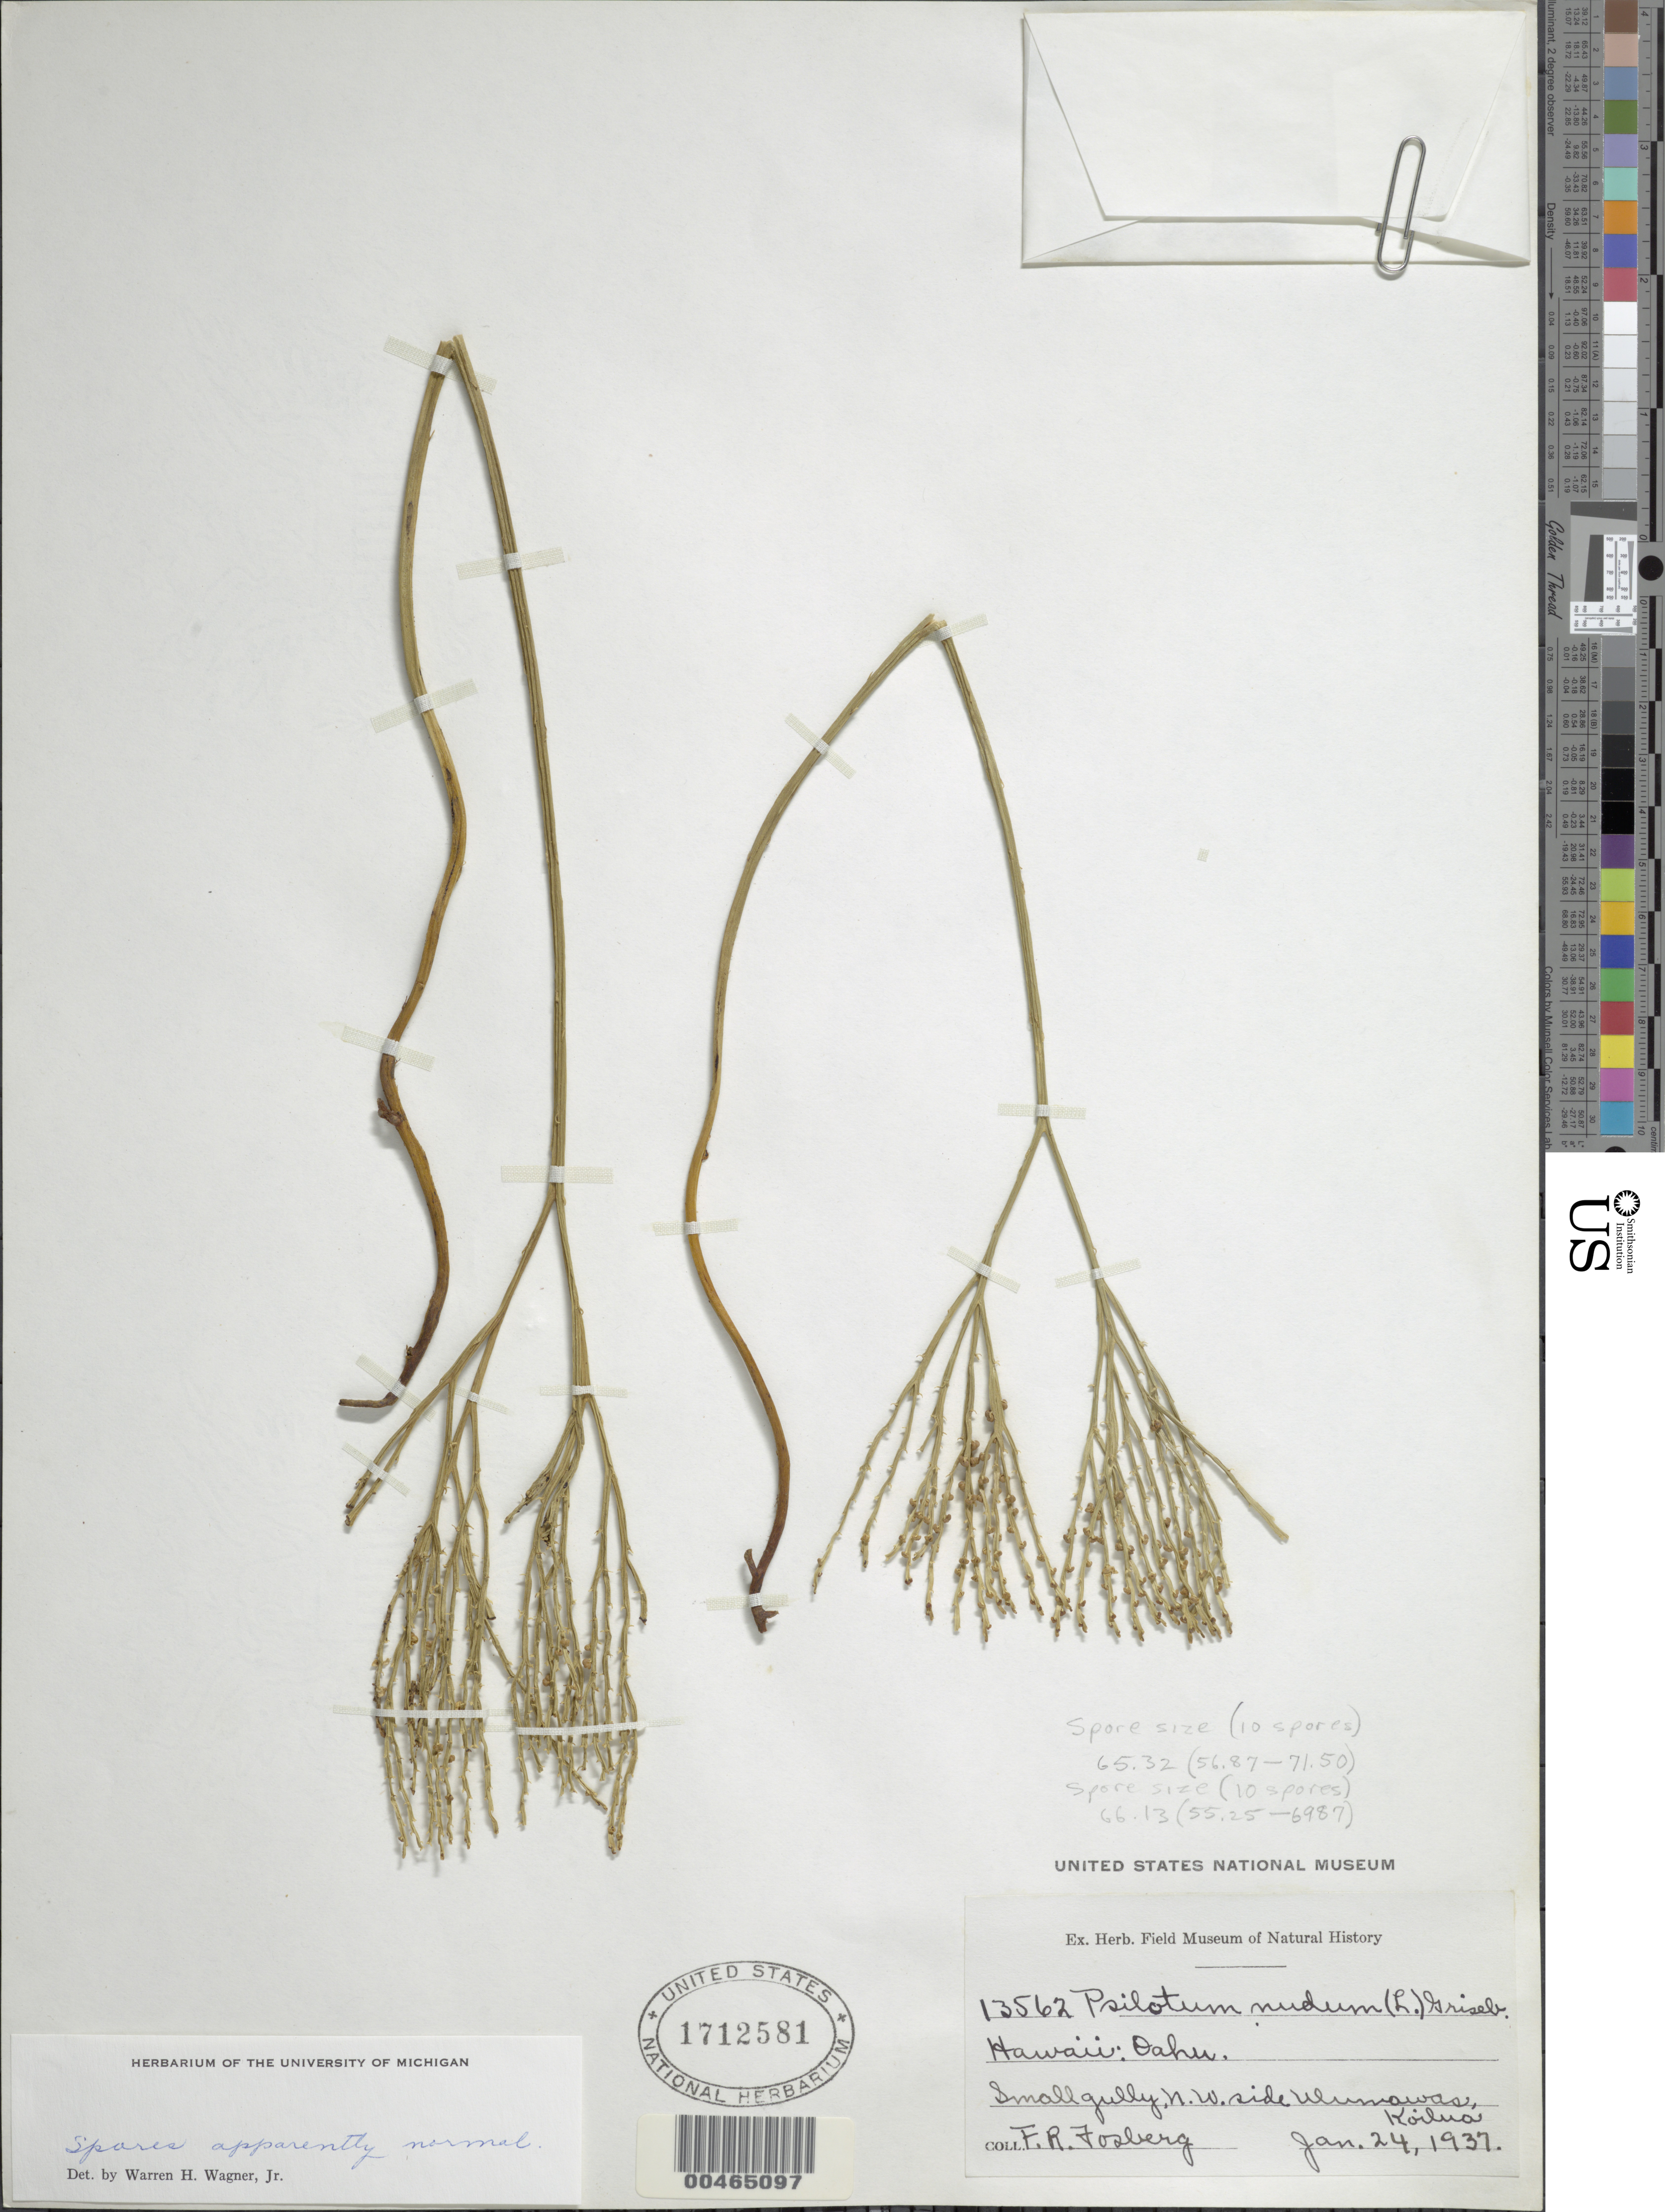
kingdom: Plantae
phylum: Tracheophyta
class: Polypodiopsida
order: Psilotales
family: Psilotaceae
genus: Psilotum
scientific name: Psilotum nudum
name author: (L.) P. Beauv.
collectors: F. R. Fosberg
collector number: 13562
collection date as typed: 24 Jan 1937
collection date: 1937-01-24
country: United States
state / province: Hawaii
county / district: Honolulu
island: Oahu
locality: NW side Ulumowao, Kailua, Oahu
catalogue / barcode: US 1712581